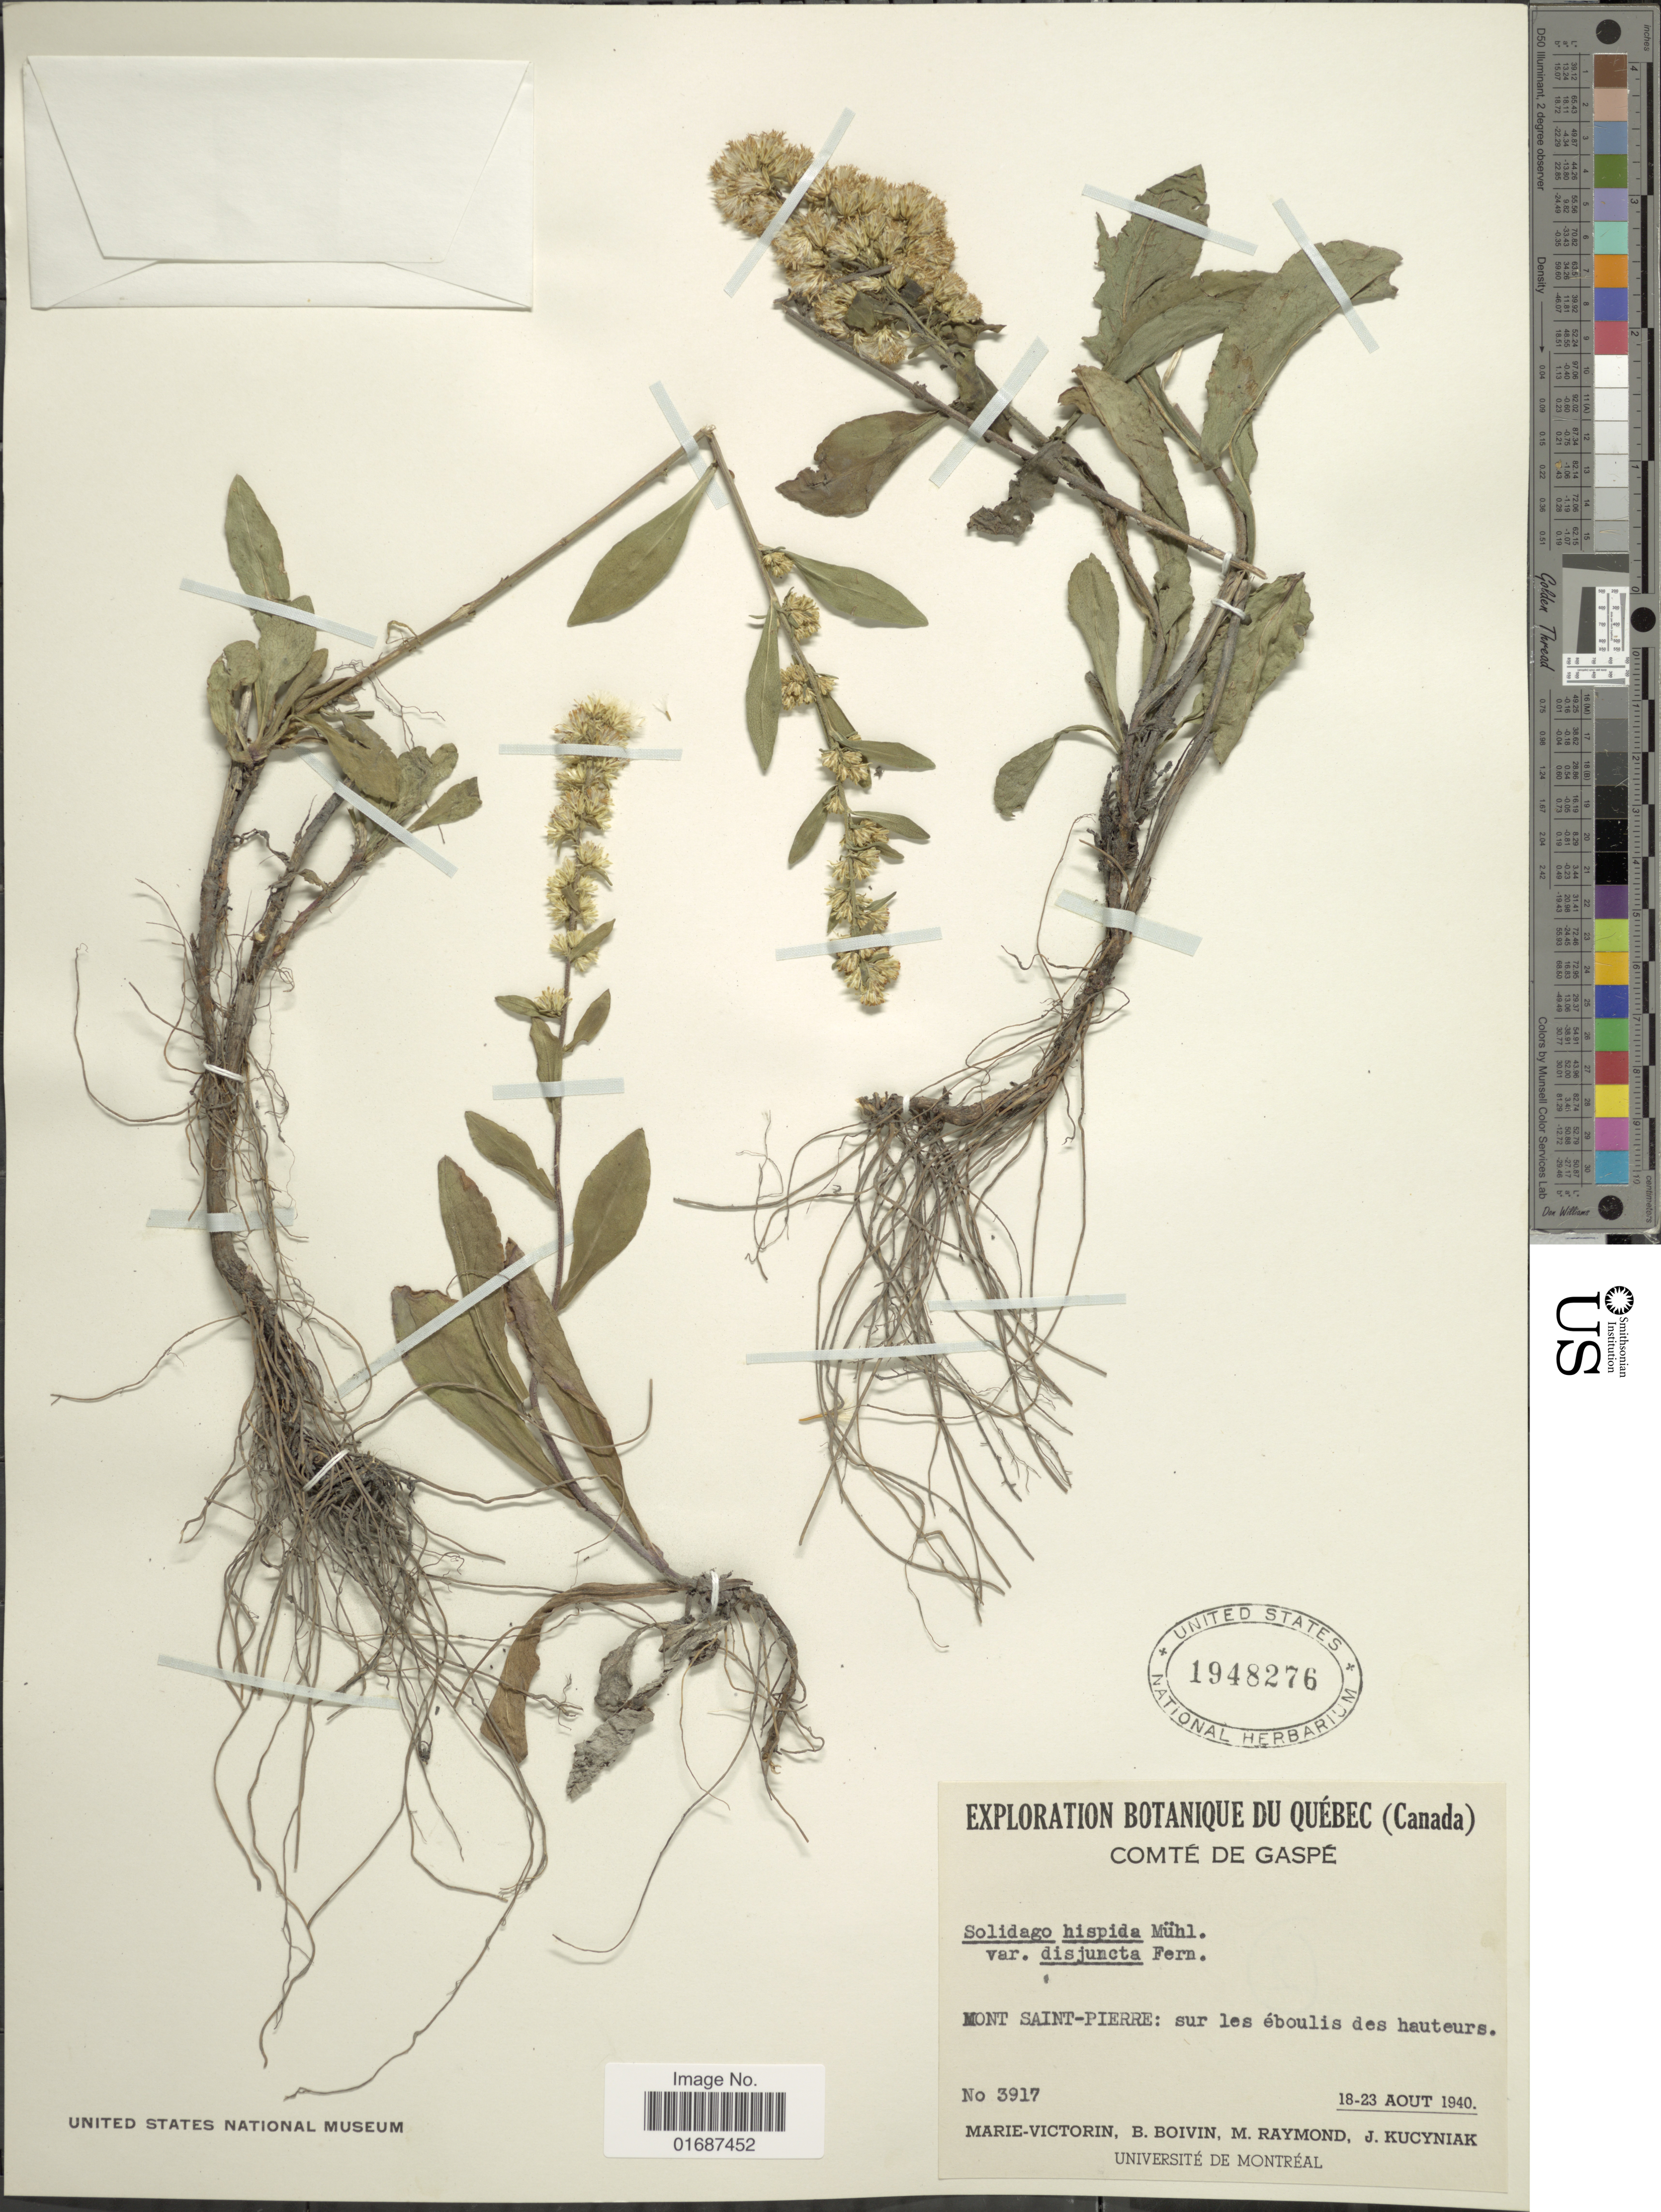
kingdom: Plantae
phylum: Tracheophyta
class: Magnoliopsida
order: Asterales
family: Asteraceae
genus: Solidago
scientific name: Solidago hispida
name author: Muhl. ex Willd.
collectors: -. Marie-Victorin, J. R. B. Boivin, M. Raymond & J. Kucyniak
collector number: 3917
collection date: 1940-08-18/1940-08-23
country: Canada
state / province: Quebec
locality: Comte de Gaspe, Mont Saint-Pierre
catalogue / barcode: US 1948276